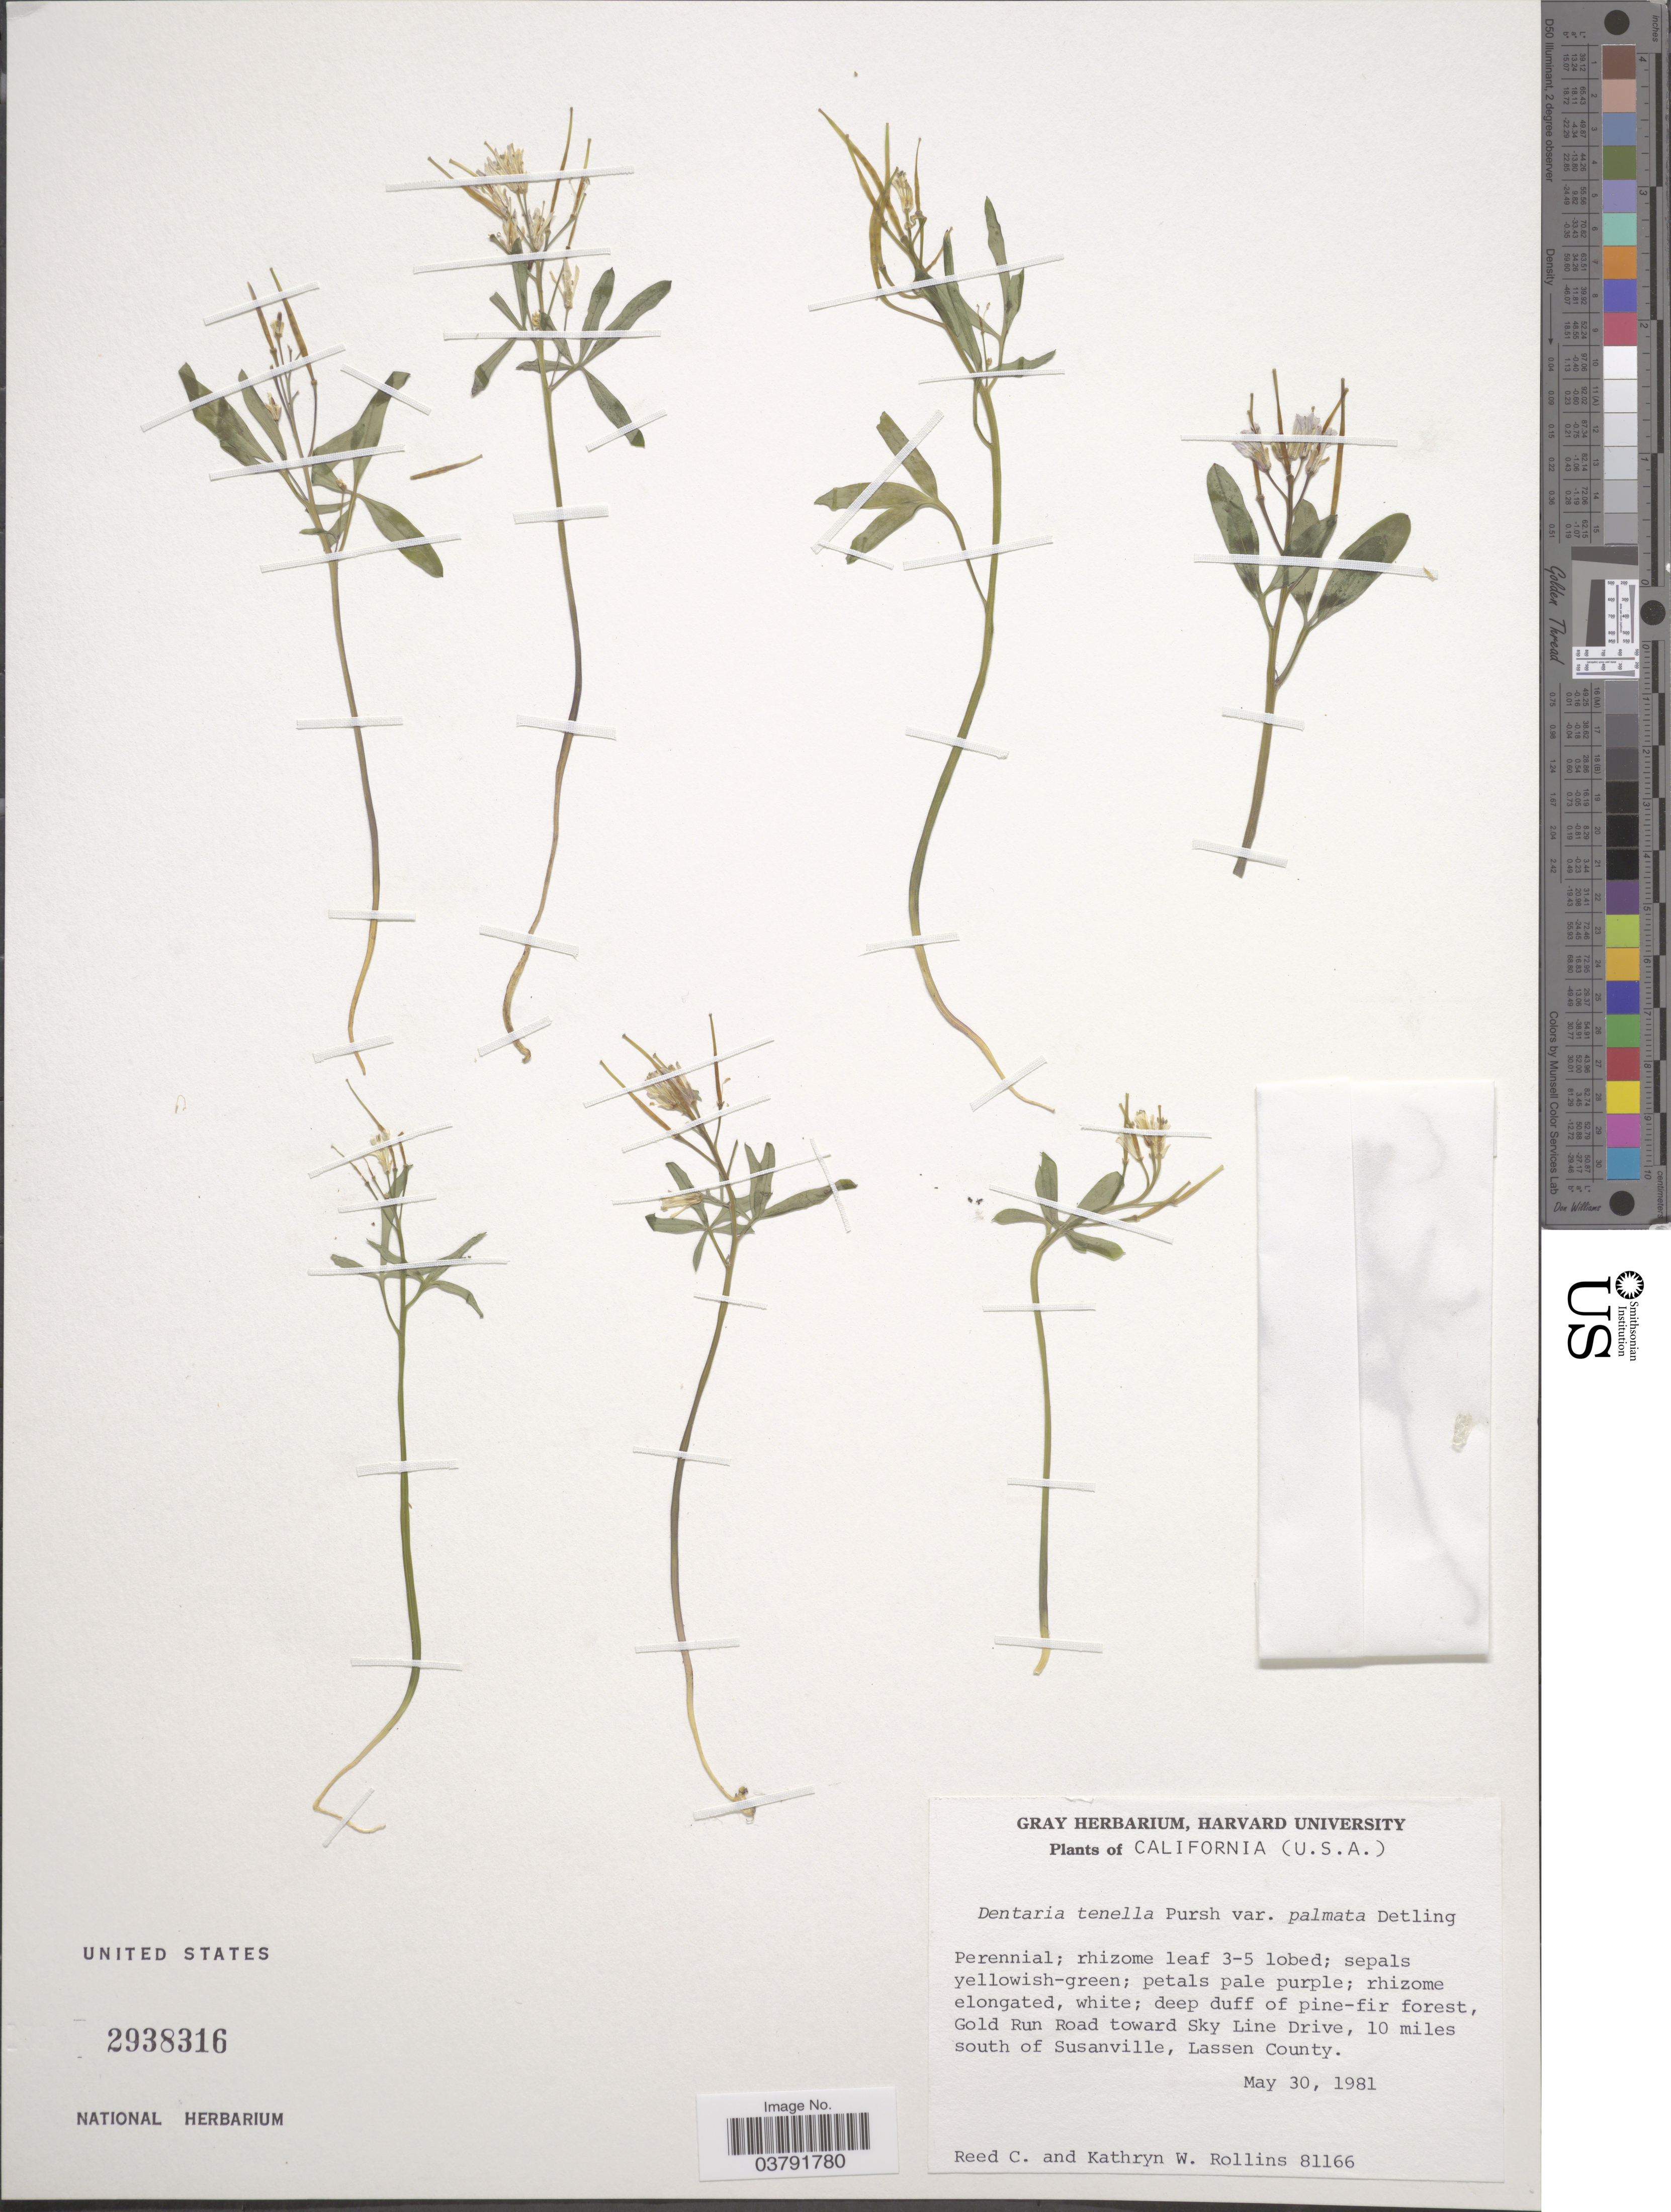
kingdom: Plantae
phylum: Tracheophyta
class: Magnoliopsida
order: Brassicales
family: Brassicaceae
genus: Dentaria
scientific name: Dentaria tenella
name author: Pursh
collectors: R. C. Rollins & K. W. Rollins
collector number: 81166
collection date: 1981-05-30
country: United States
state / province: California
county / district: Lassen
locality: Gold Run Road toward Sky Line Drive, 10 miles south of Susanville, Lassen County.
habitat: deep duff of pine-fir forest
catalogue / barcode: US 2938316